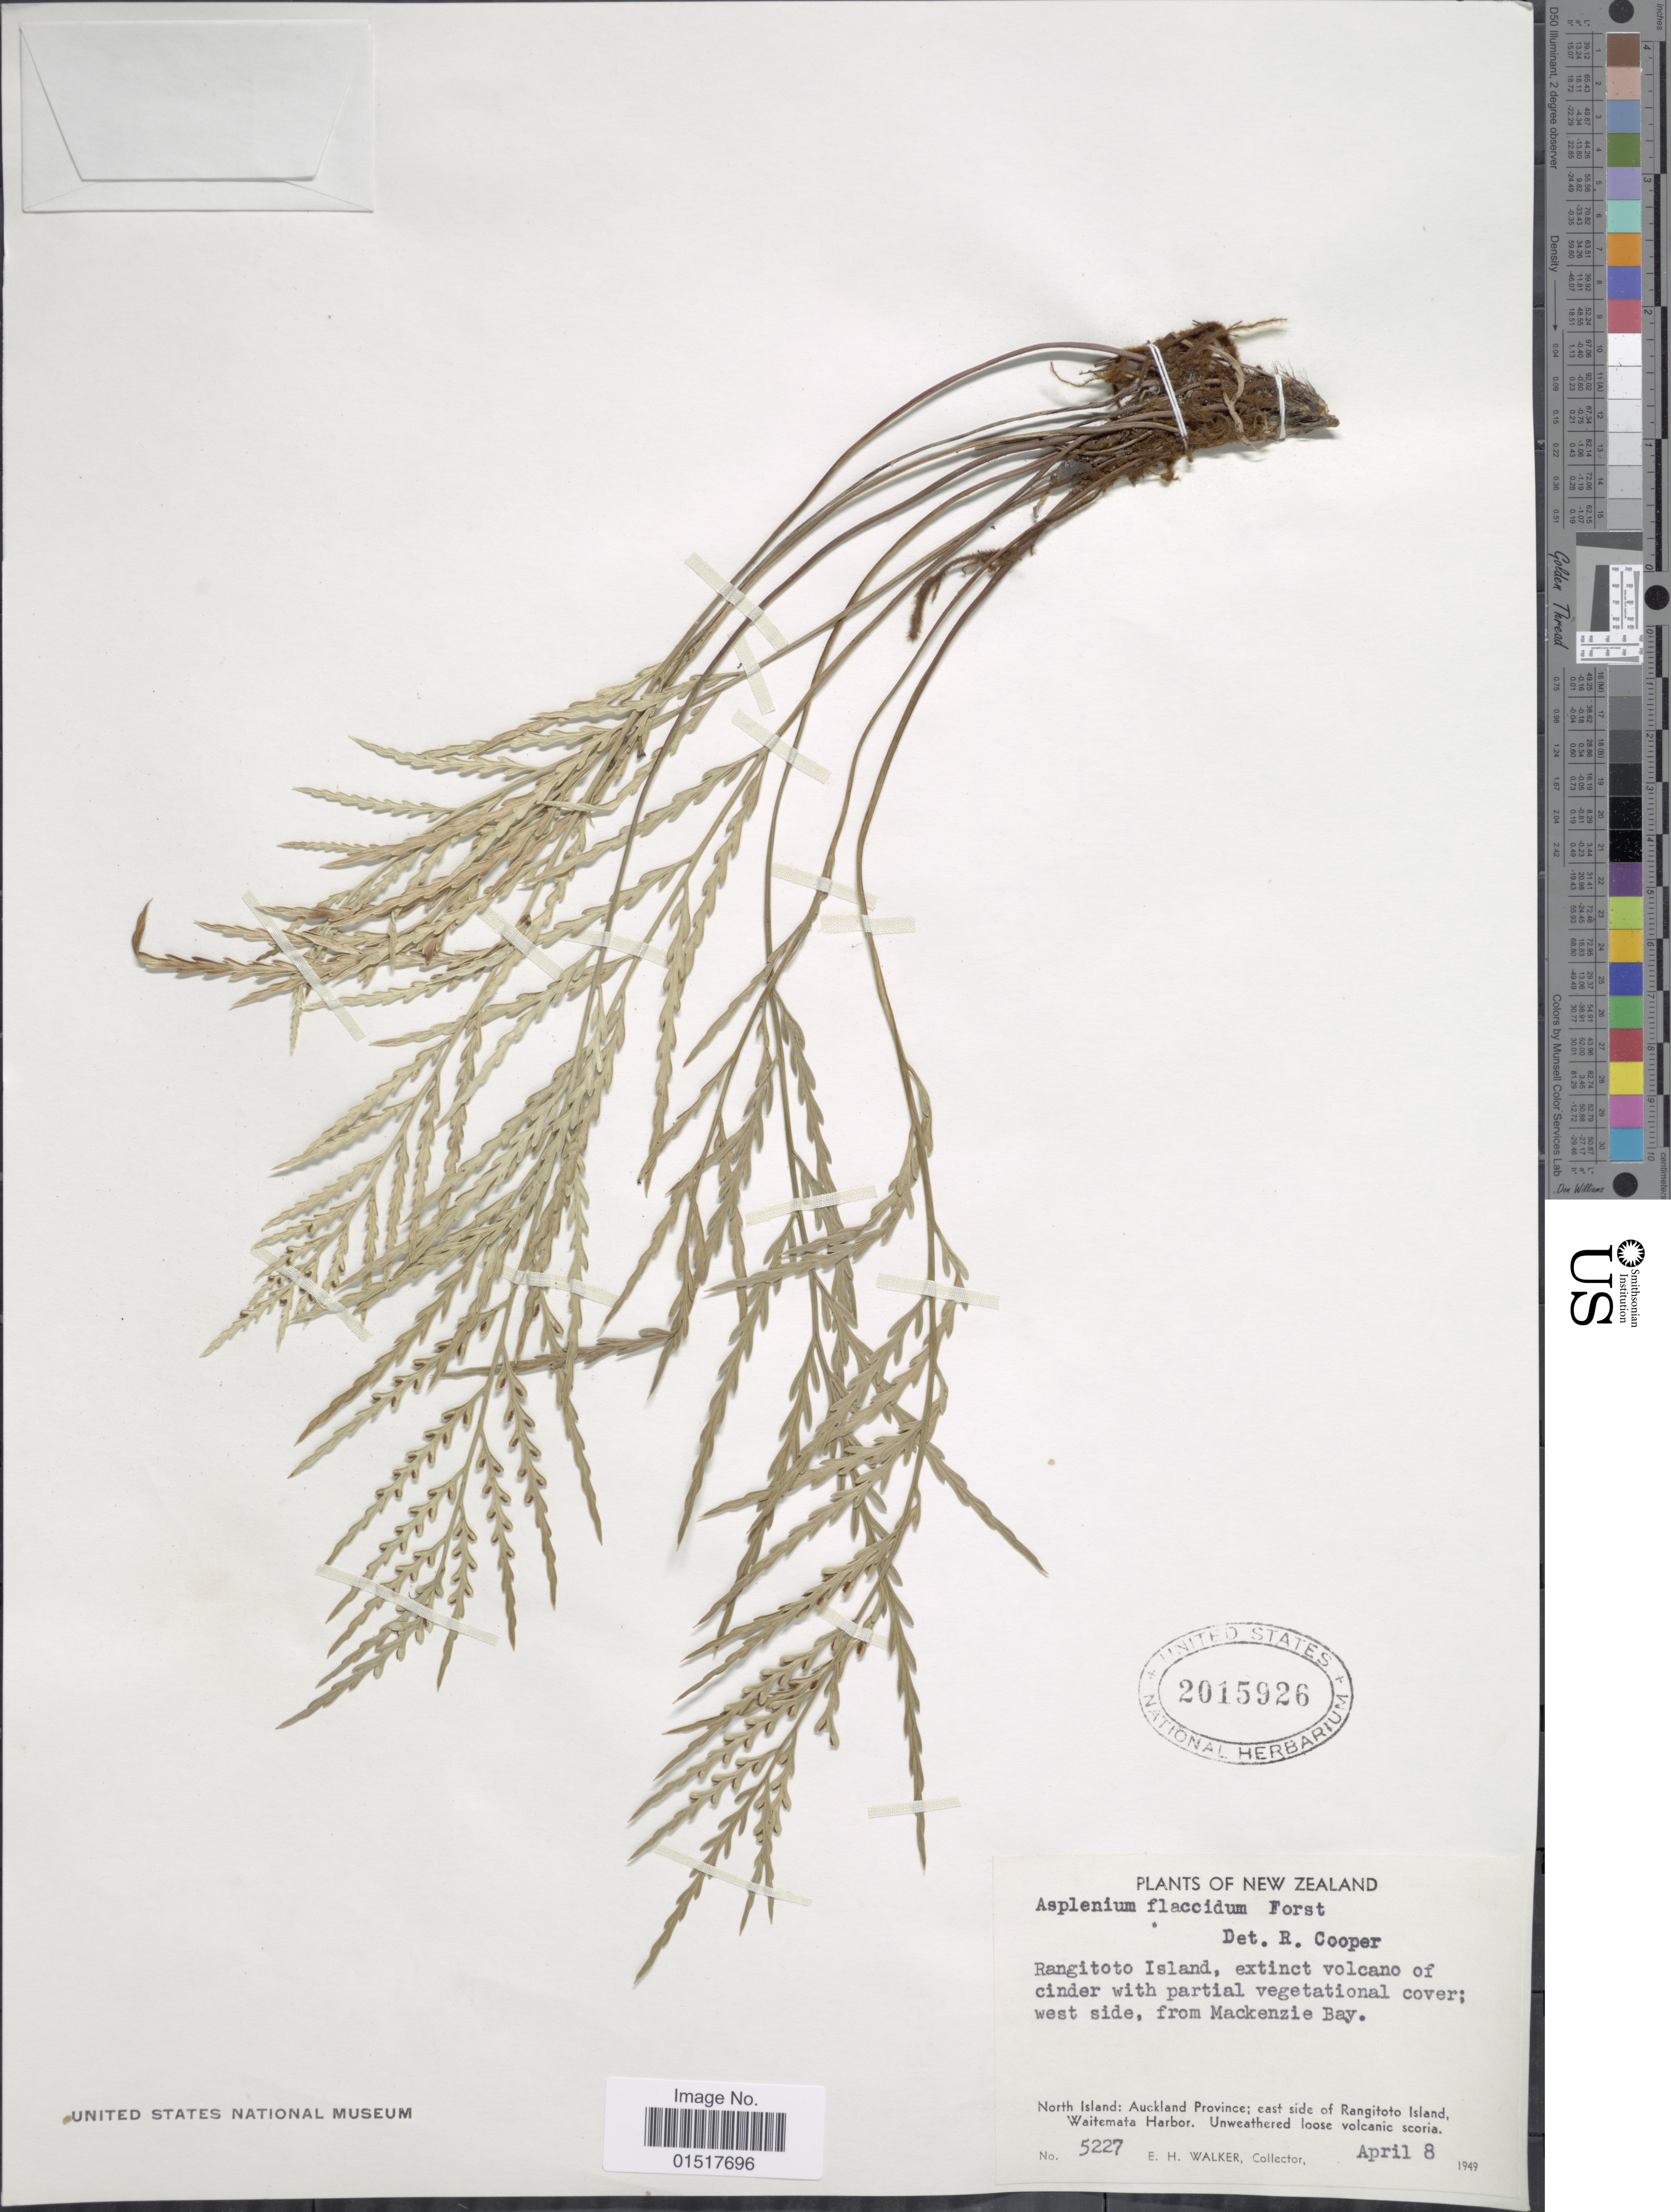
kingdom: Plantae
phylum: Tracheophyta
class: Polypodiopsida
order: Polypodiales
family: Aspleniaceae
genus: Asplenium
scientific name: Asplenium flaccidum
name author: Bonap.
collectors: E. H. Walker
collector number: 5227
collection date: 1949-04-08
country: New Zealand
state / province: Auckland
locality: Rangitoto Island, extinct volcano of cinder with partial vegetational cover; west side, from Mackenzie Bay. North Island: Auckland Province; east side of Rangitoto Island, Waitemata Harbor. Unweathered loose volcanic scoria.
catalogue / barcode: US 2015926